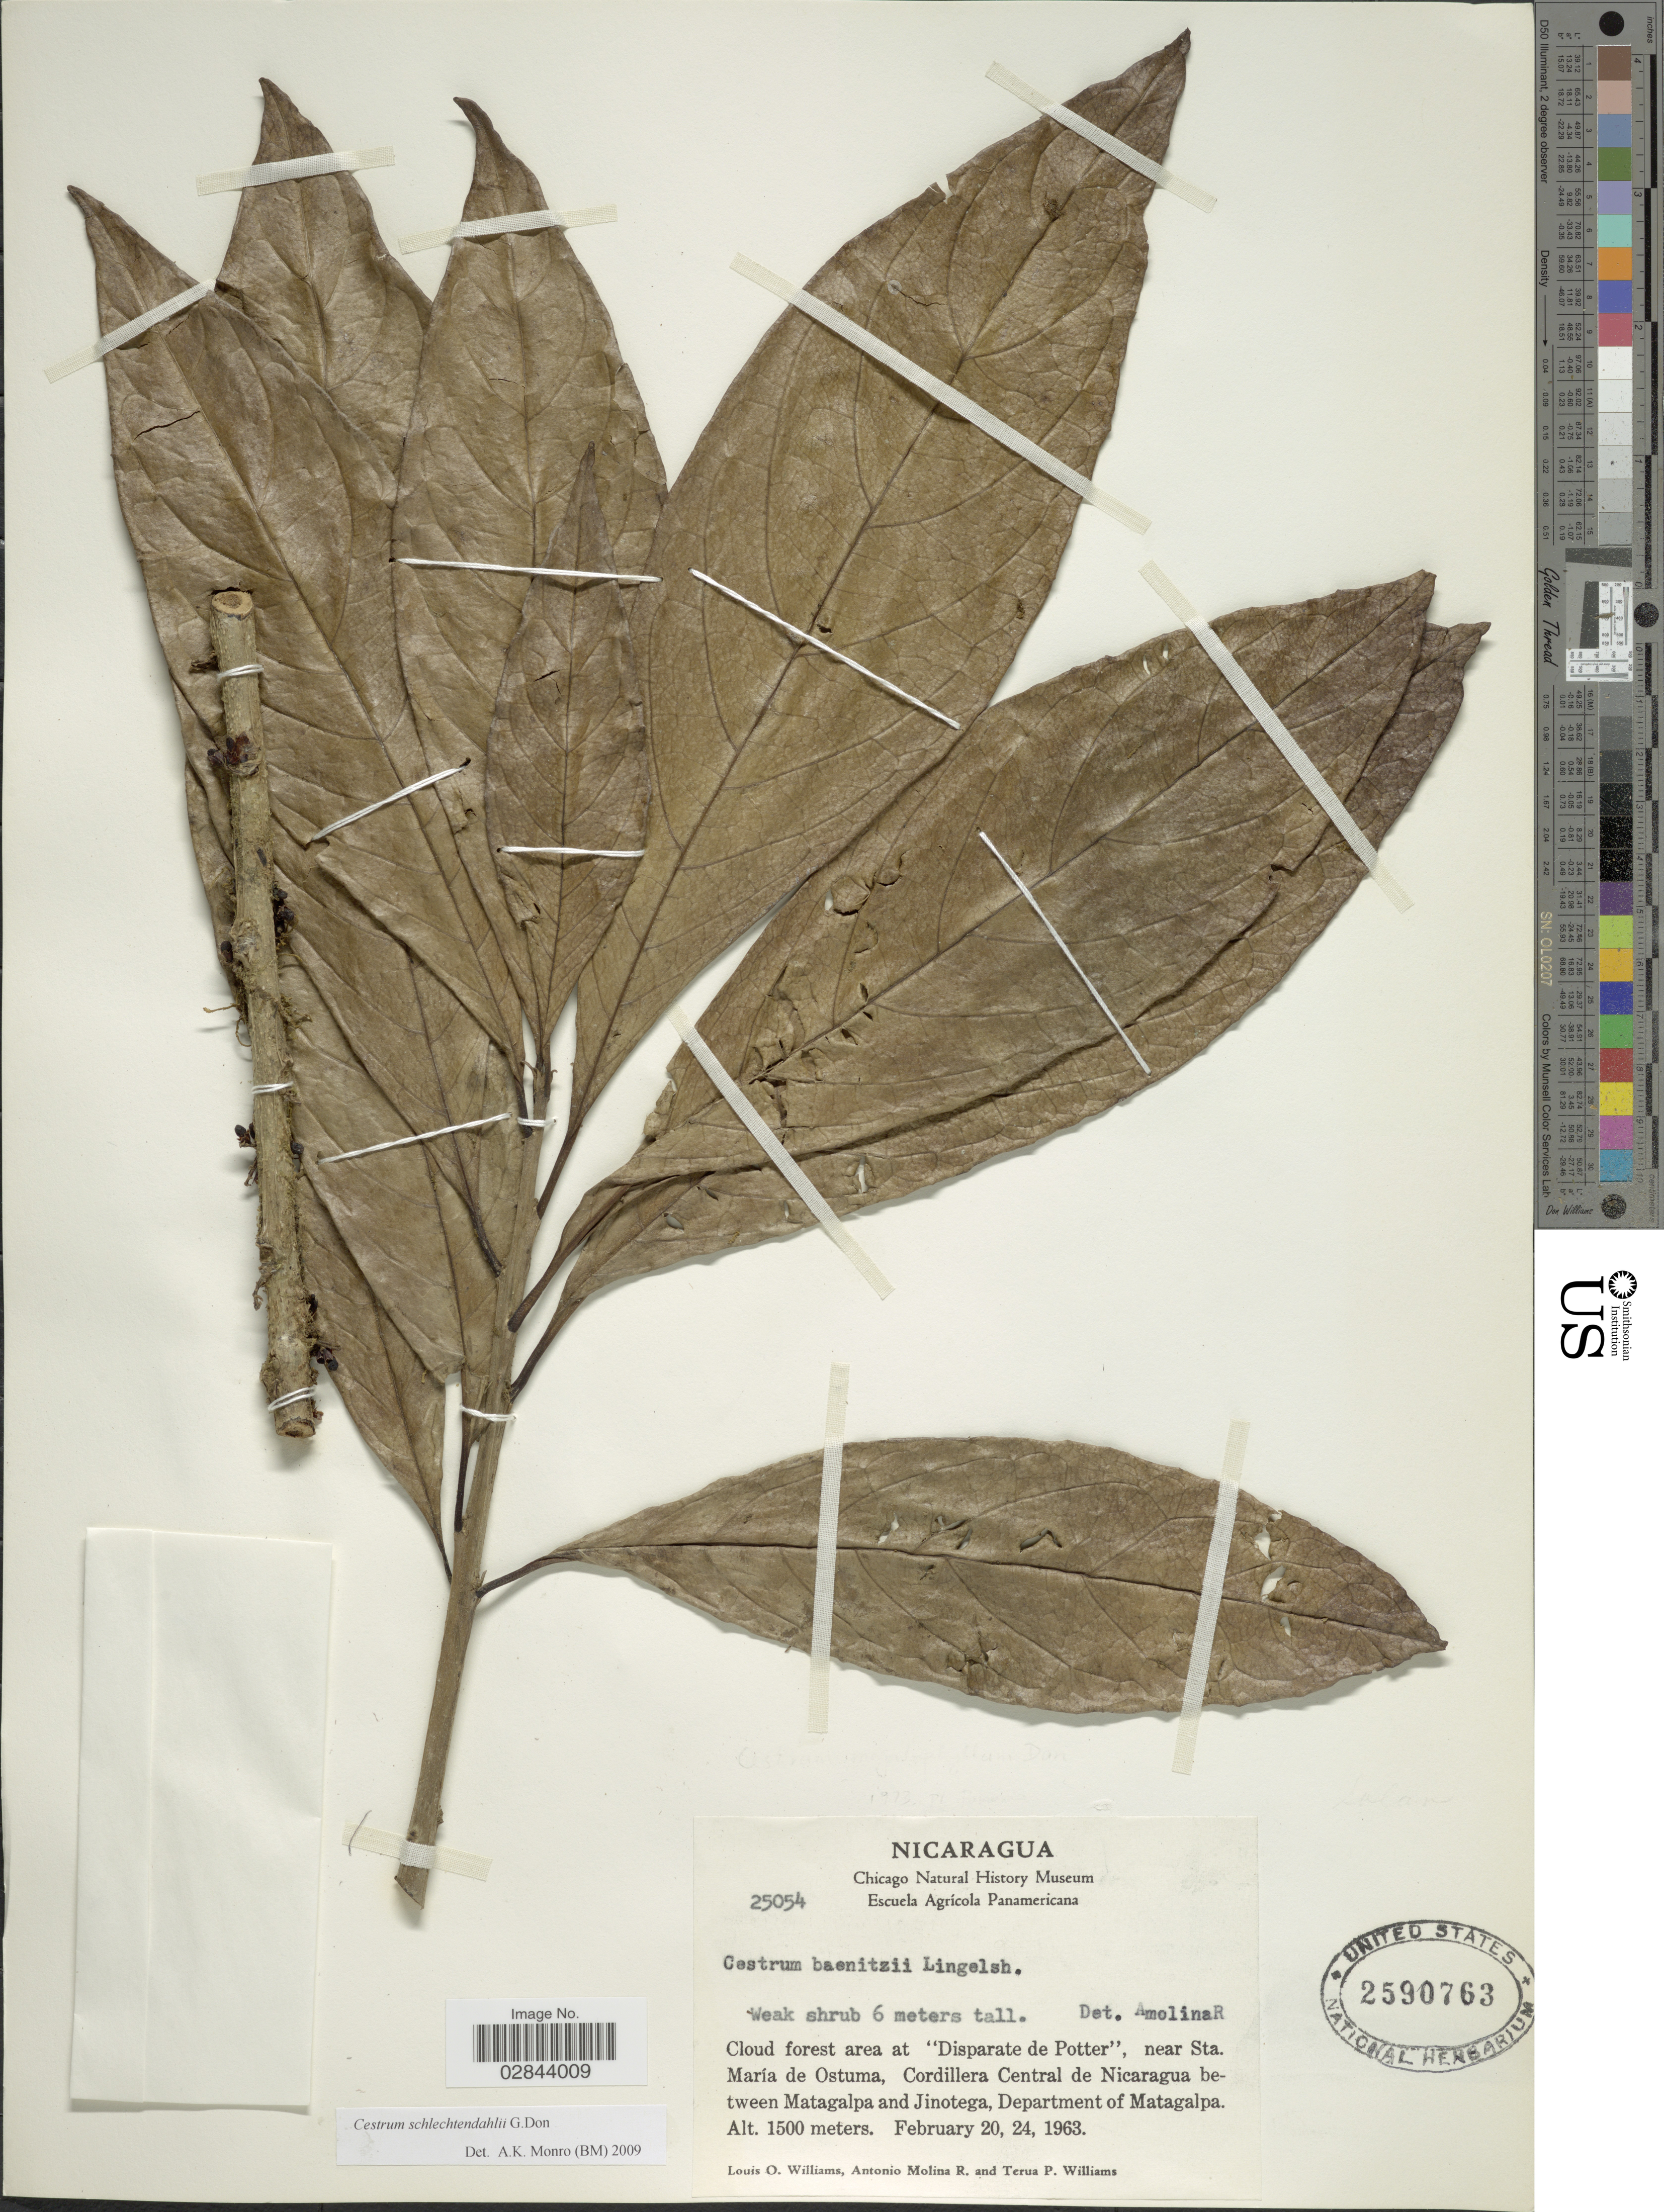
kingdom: Plantae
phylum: Tracheophyta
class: Magnoliopsida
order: Solanales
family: Solanaceae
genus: Cestrum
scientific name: Cestrum schlechtendahlii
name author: G. Don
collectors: L. O. Williams, A. Molina R. & T. Williams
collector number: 25054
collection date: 1963-02-20/1963-02-24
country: Nicaragua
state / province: Matagalpa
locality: Cloud forest area at "Disparate de Potter", near Sta. María de Ostuma, Cordillera Central de Nicaragua between Matagalpa and Jinotega, Department of Matagalpa.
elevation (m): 1500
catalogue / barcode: US 2590763